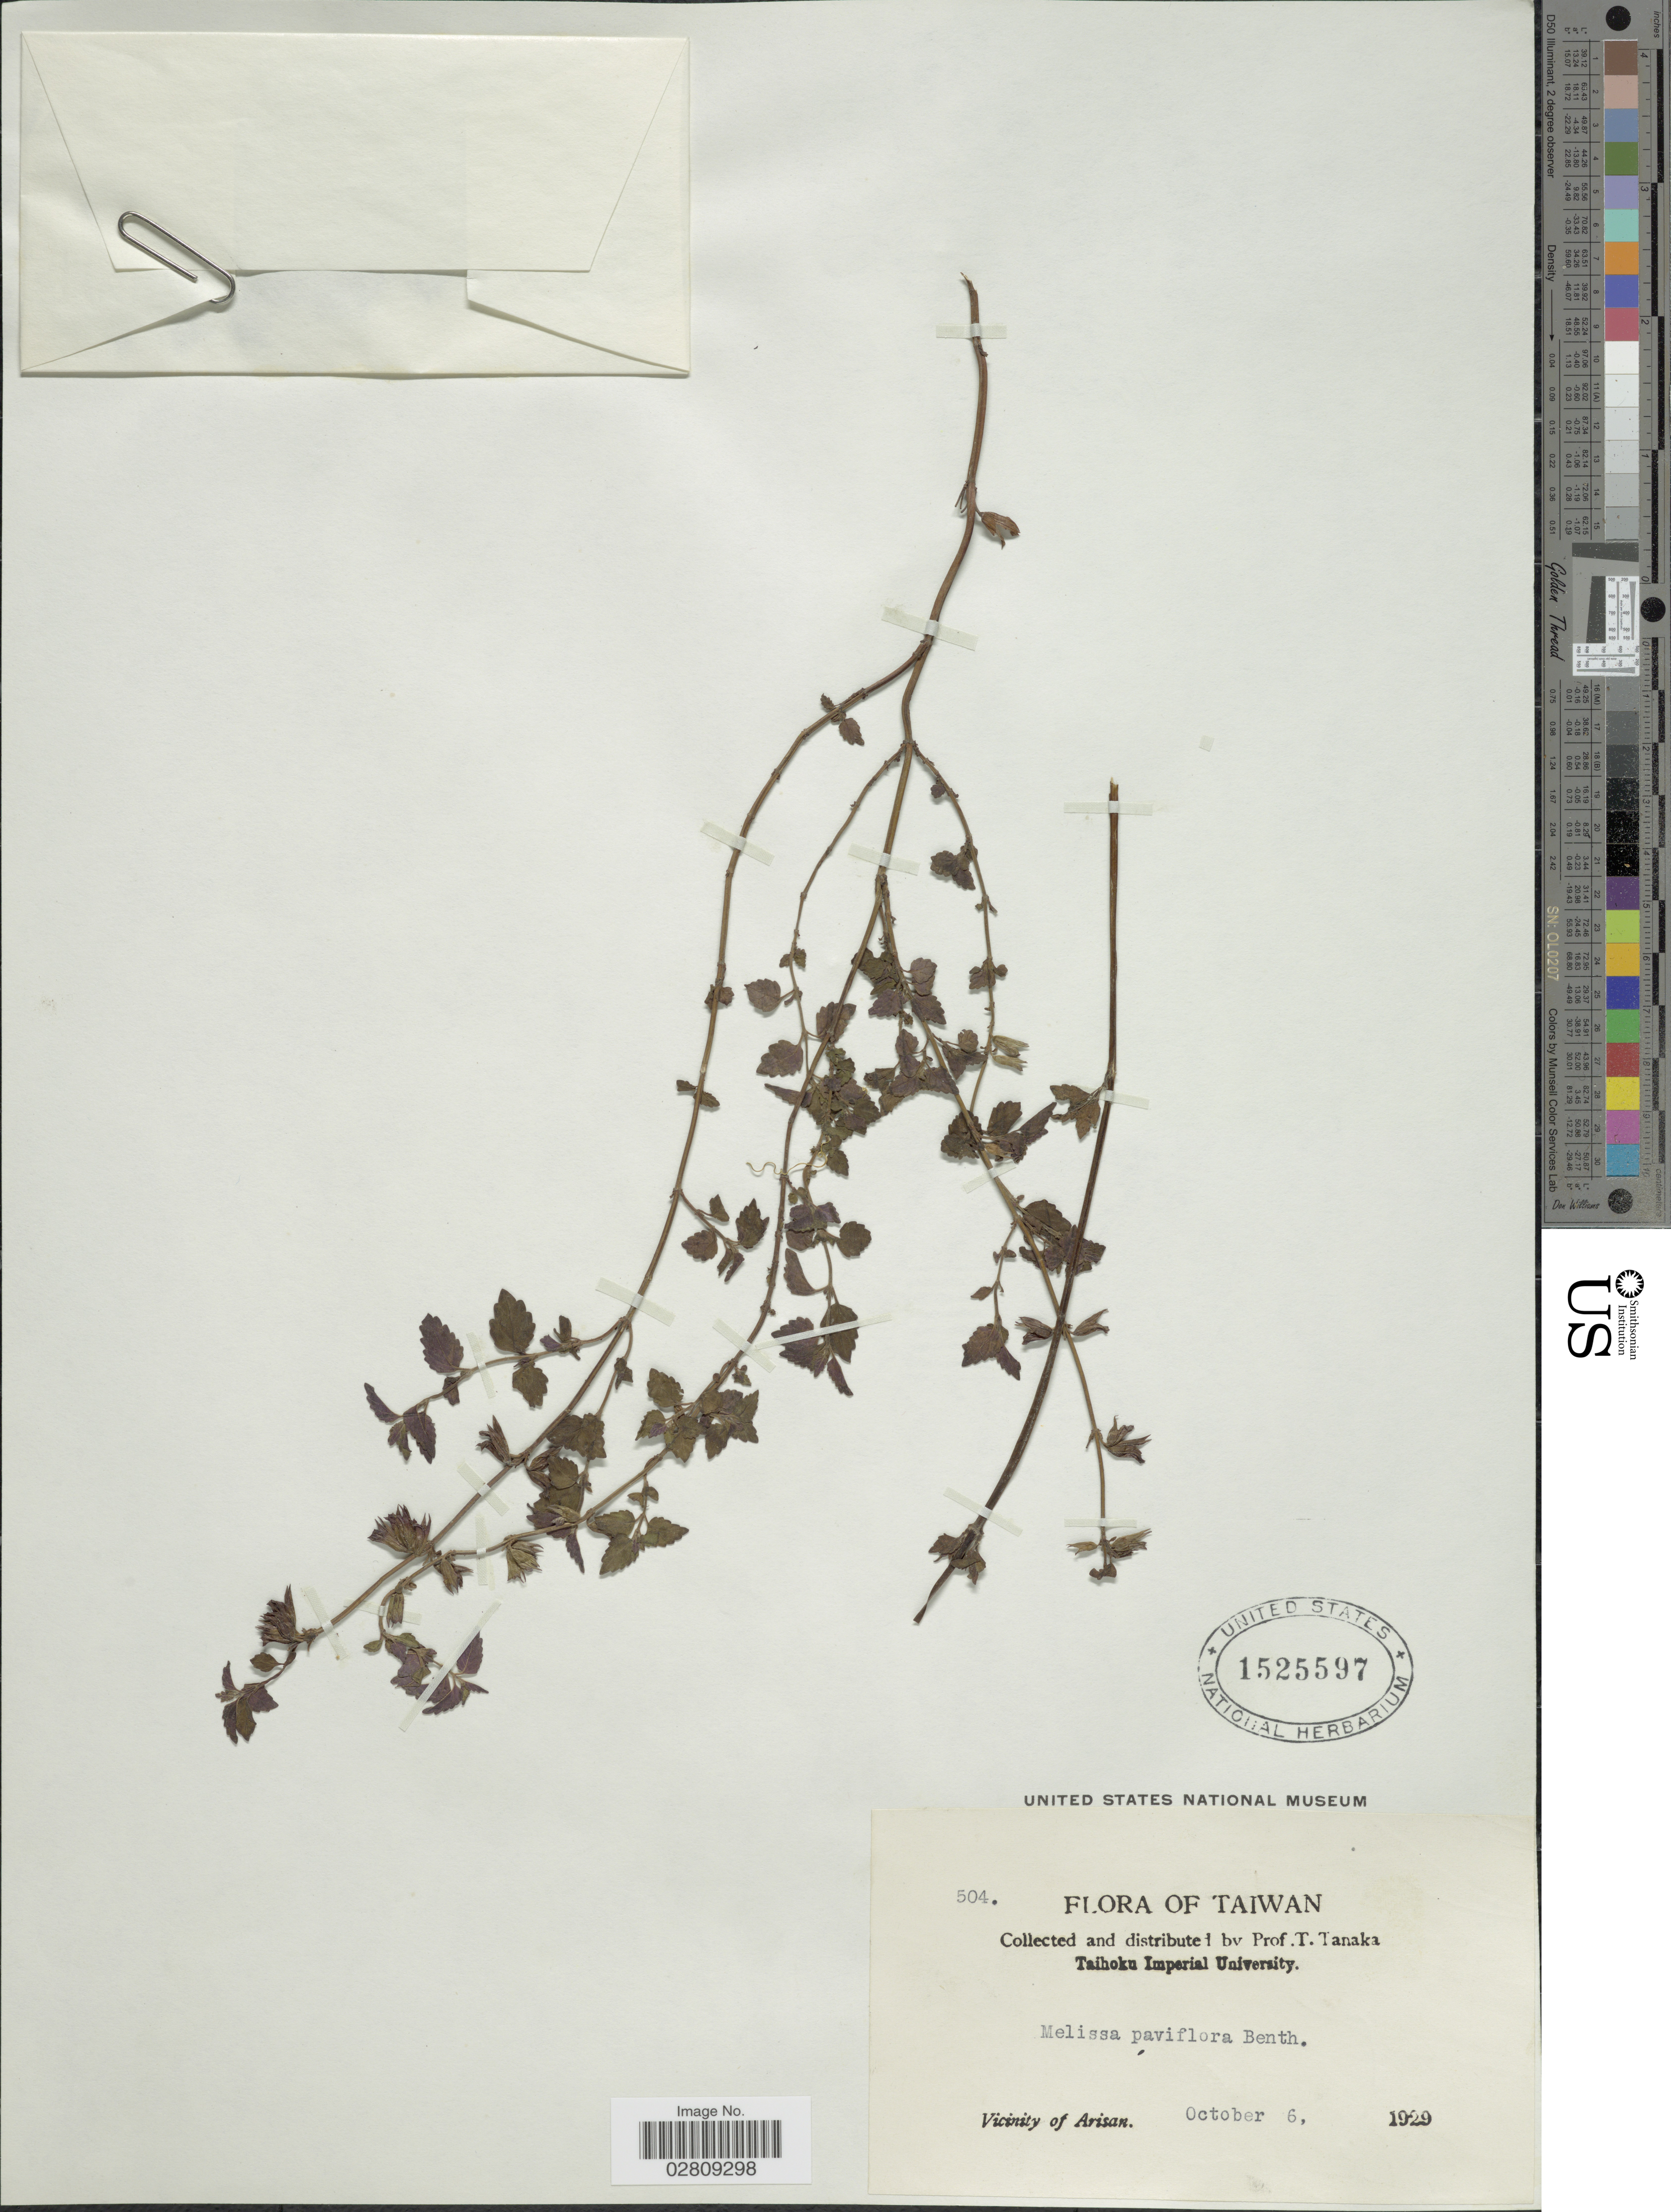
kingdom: Plantae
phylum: Tracheophyta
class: Magnoliopsida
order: Lamiales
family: Lamiaceae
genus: Melissa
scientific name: Melissa axillaris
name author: (Benth.) Bakh. f.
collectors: T. Tanaka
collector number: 504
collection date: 1929-10-06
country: Taiwan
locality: Vicinity of Arisan.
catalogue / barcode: US 1525597